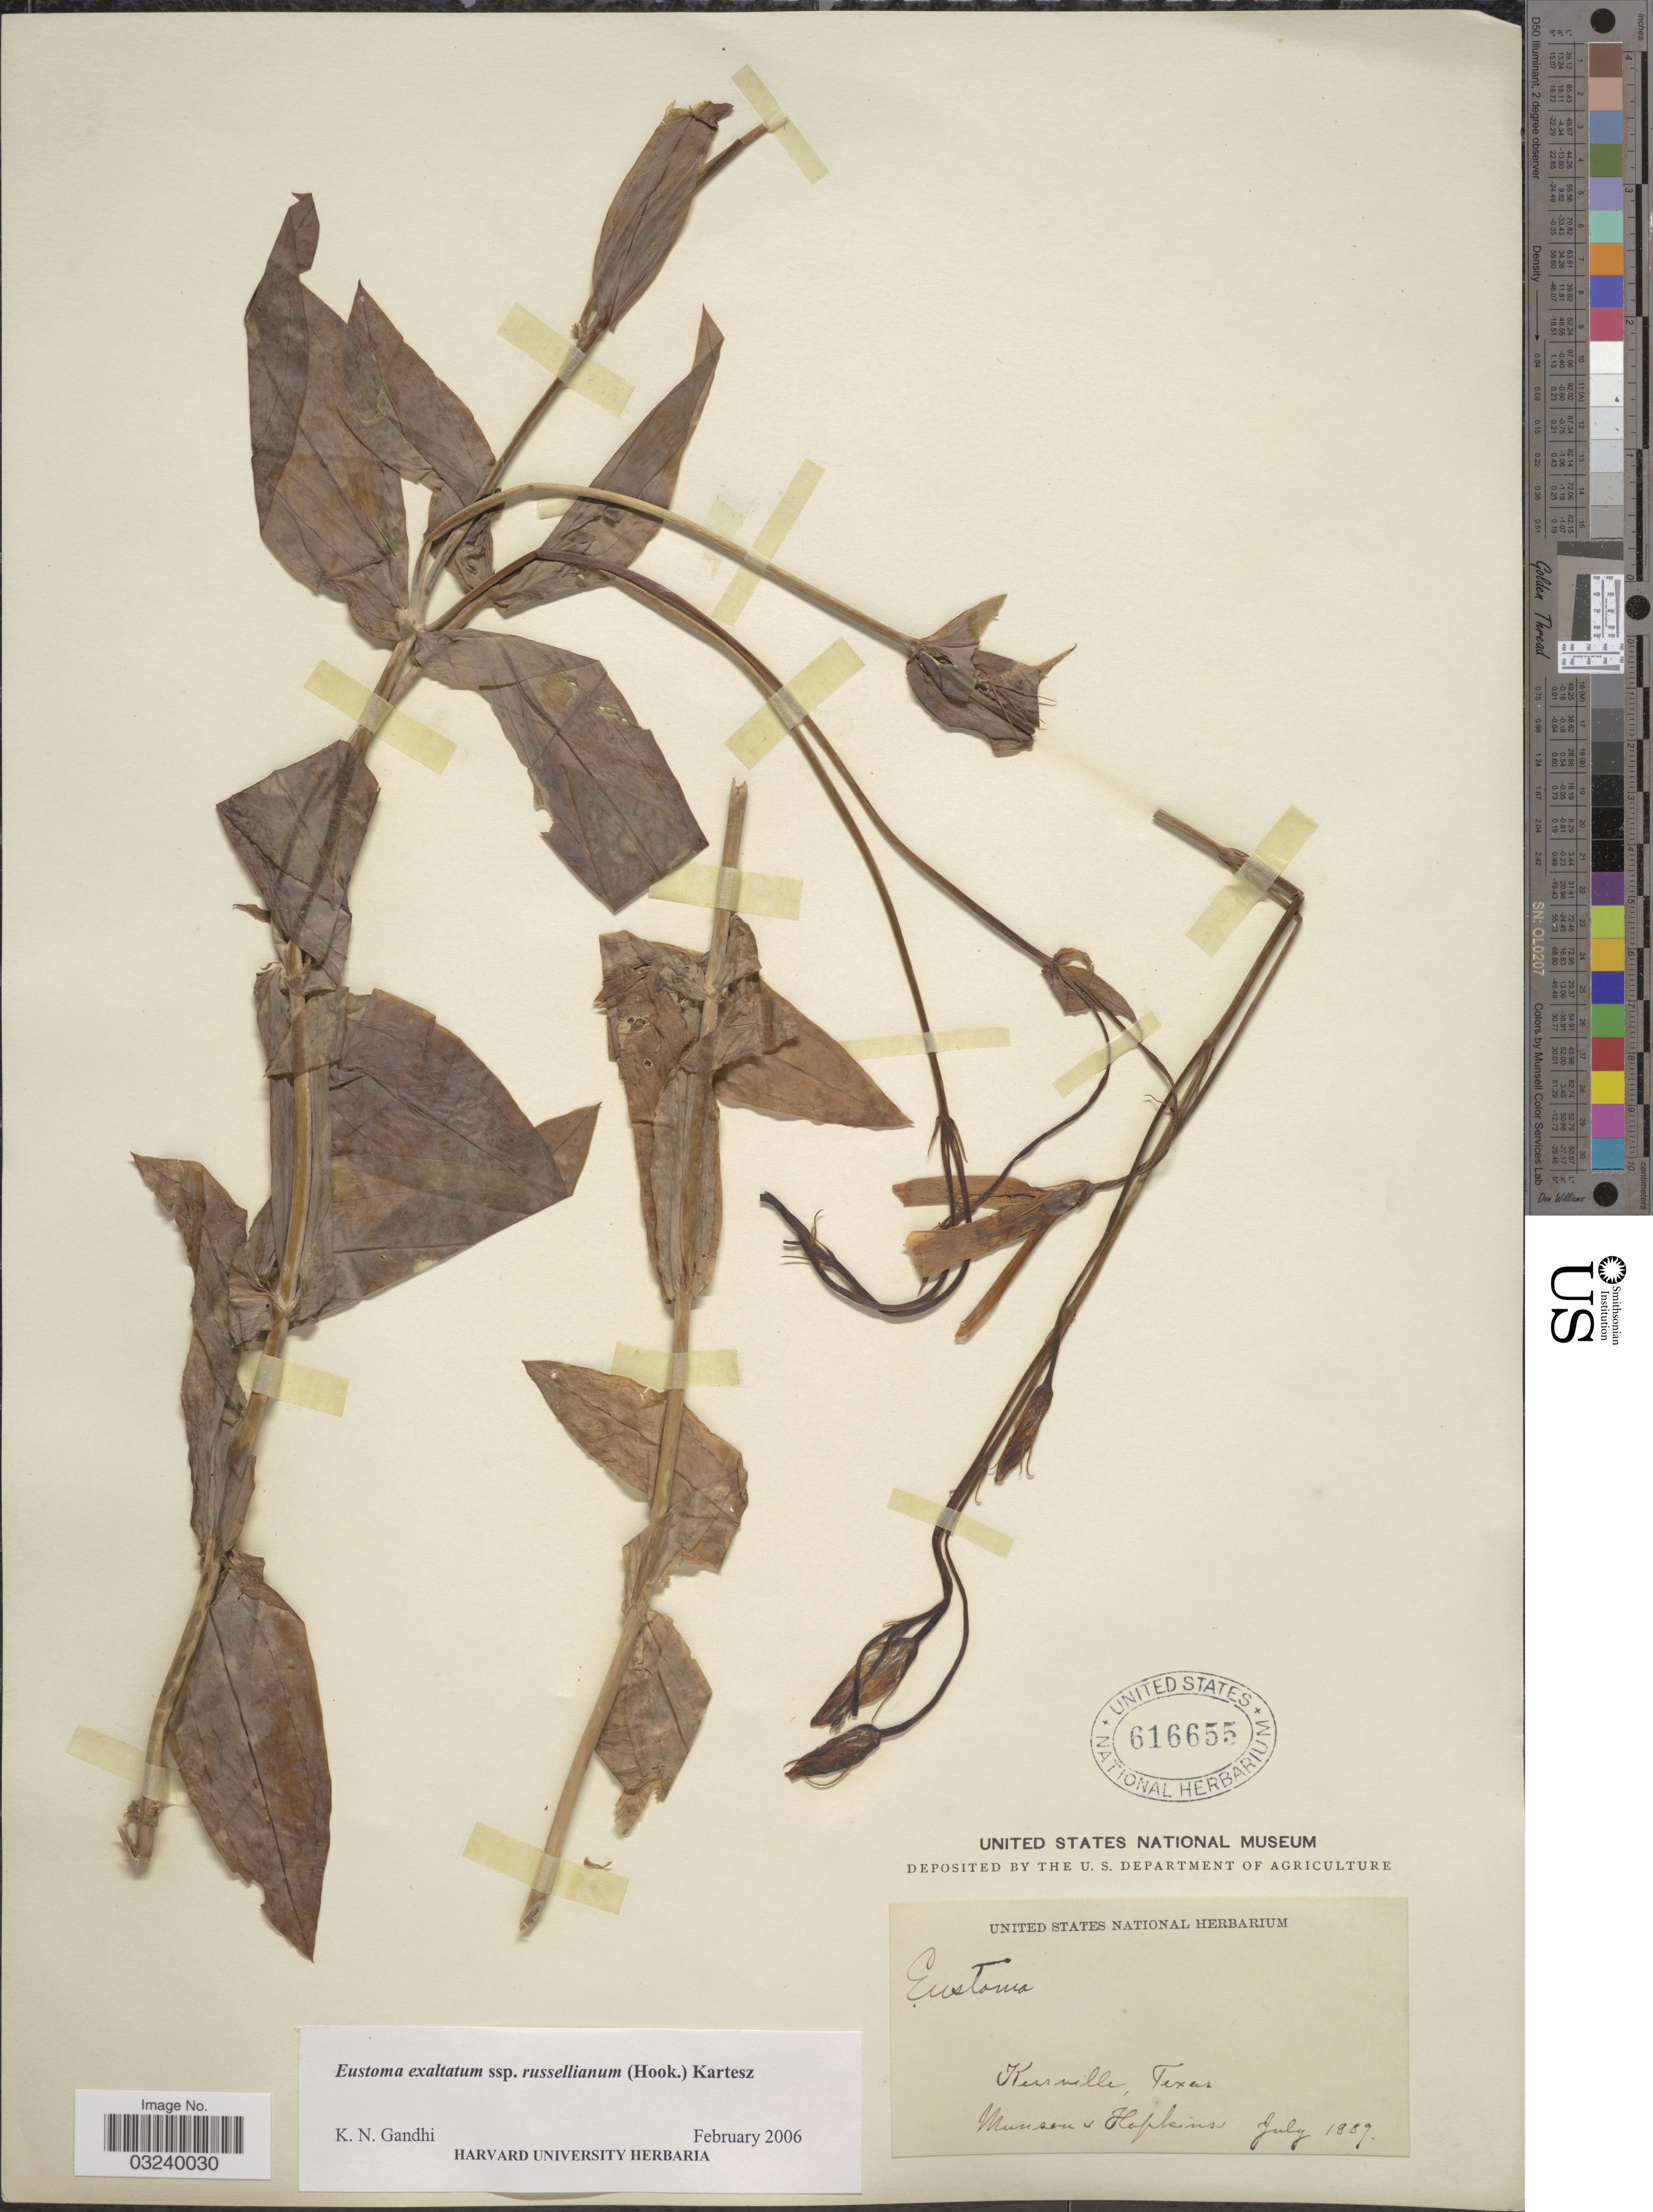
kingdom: Plantae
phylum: Tracheophyta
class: Magnoliopsida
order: Gentianales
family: Gentianaceae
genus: Eustoma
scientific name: Eustoma grandiflorum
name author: (Raf.) Shinners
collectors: -. Munson & -. Hopkins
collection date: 1889-07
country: United States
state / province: Texas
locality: Kerrville, Texas.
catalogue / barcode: US 616655